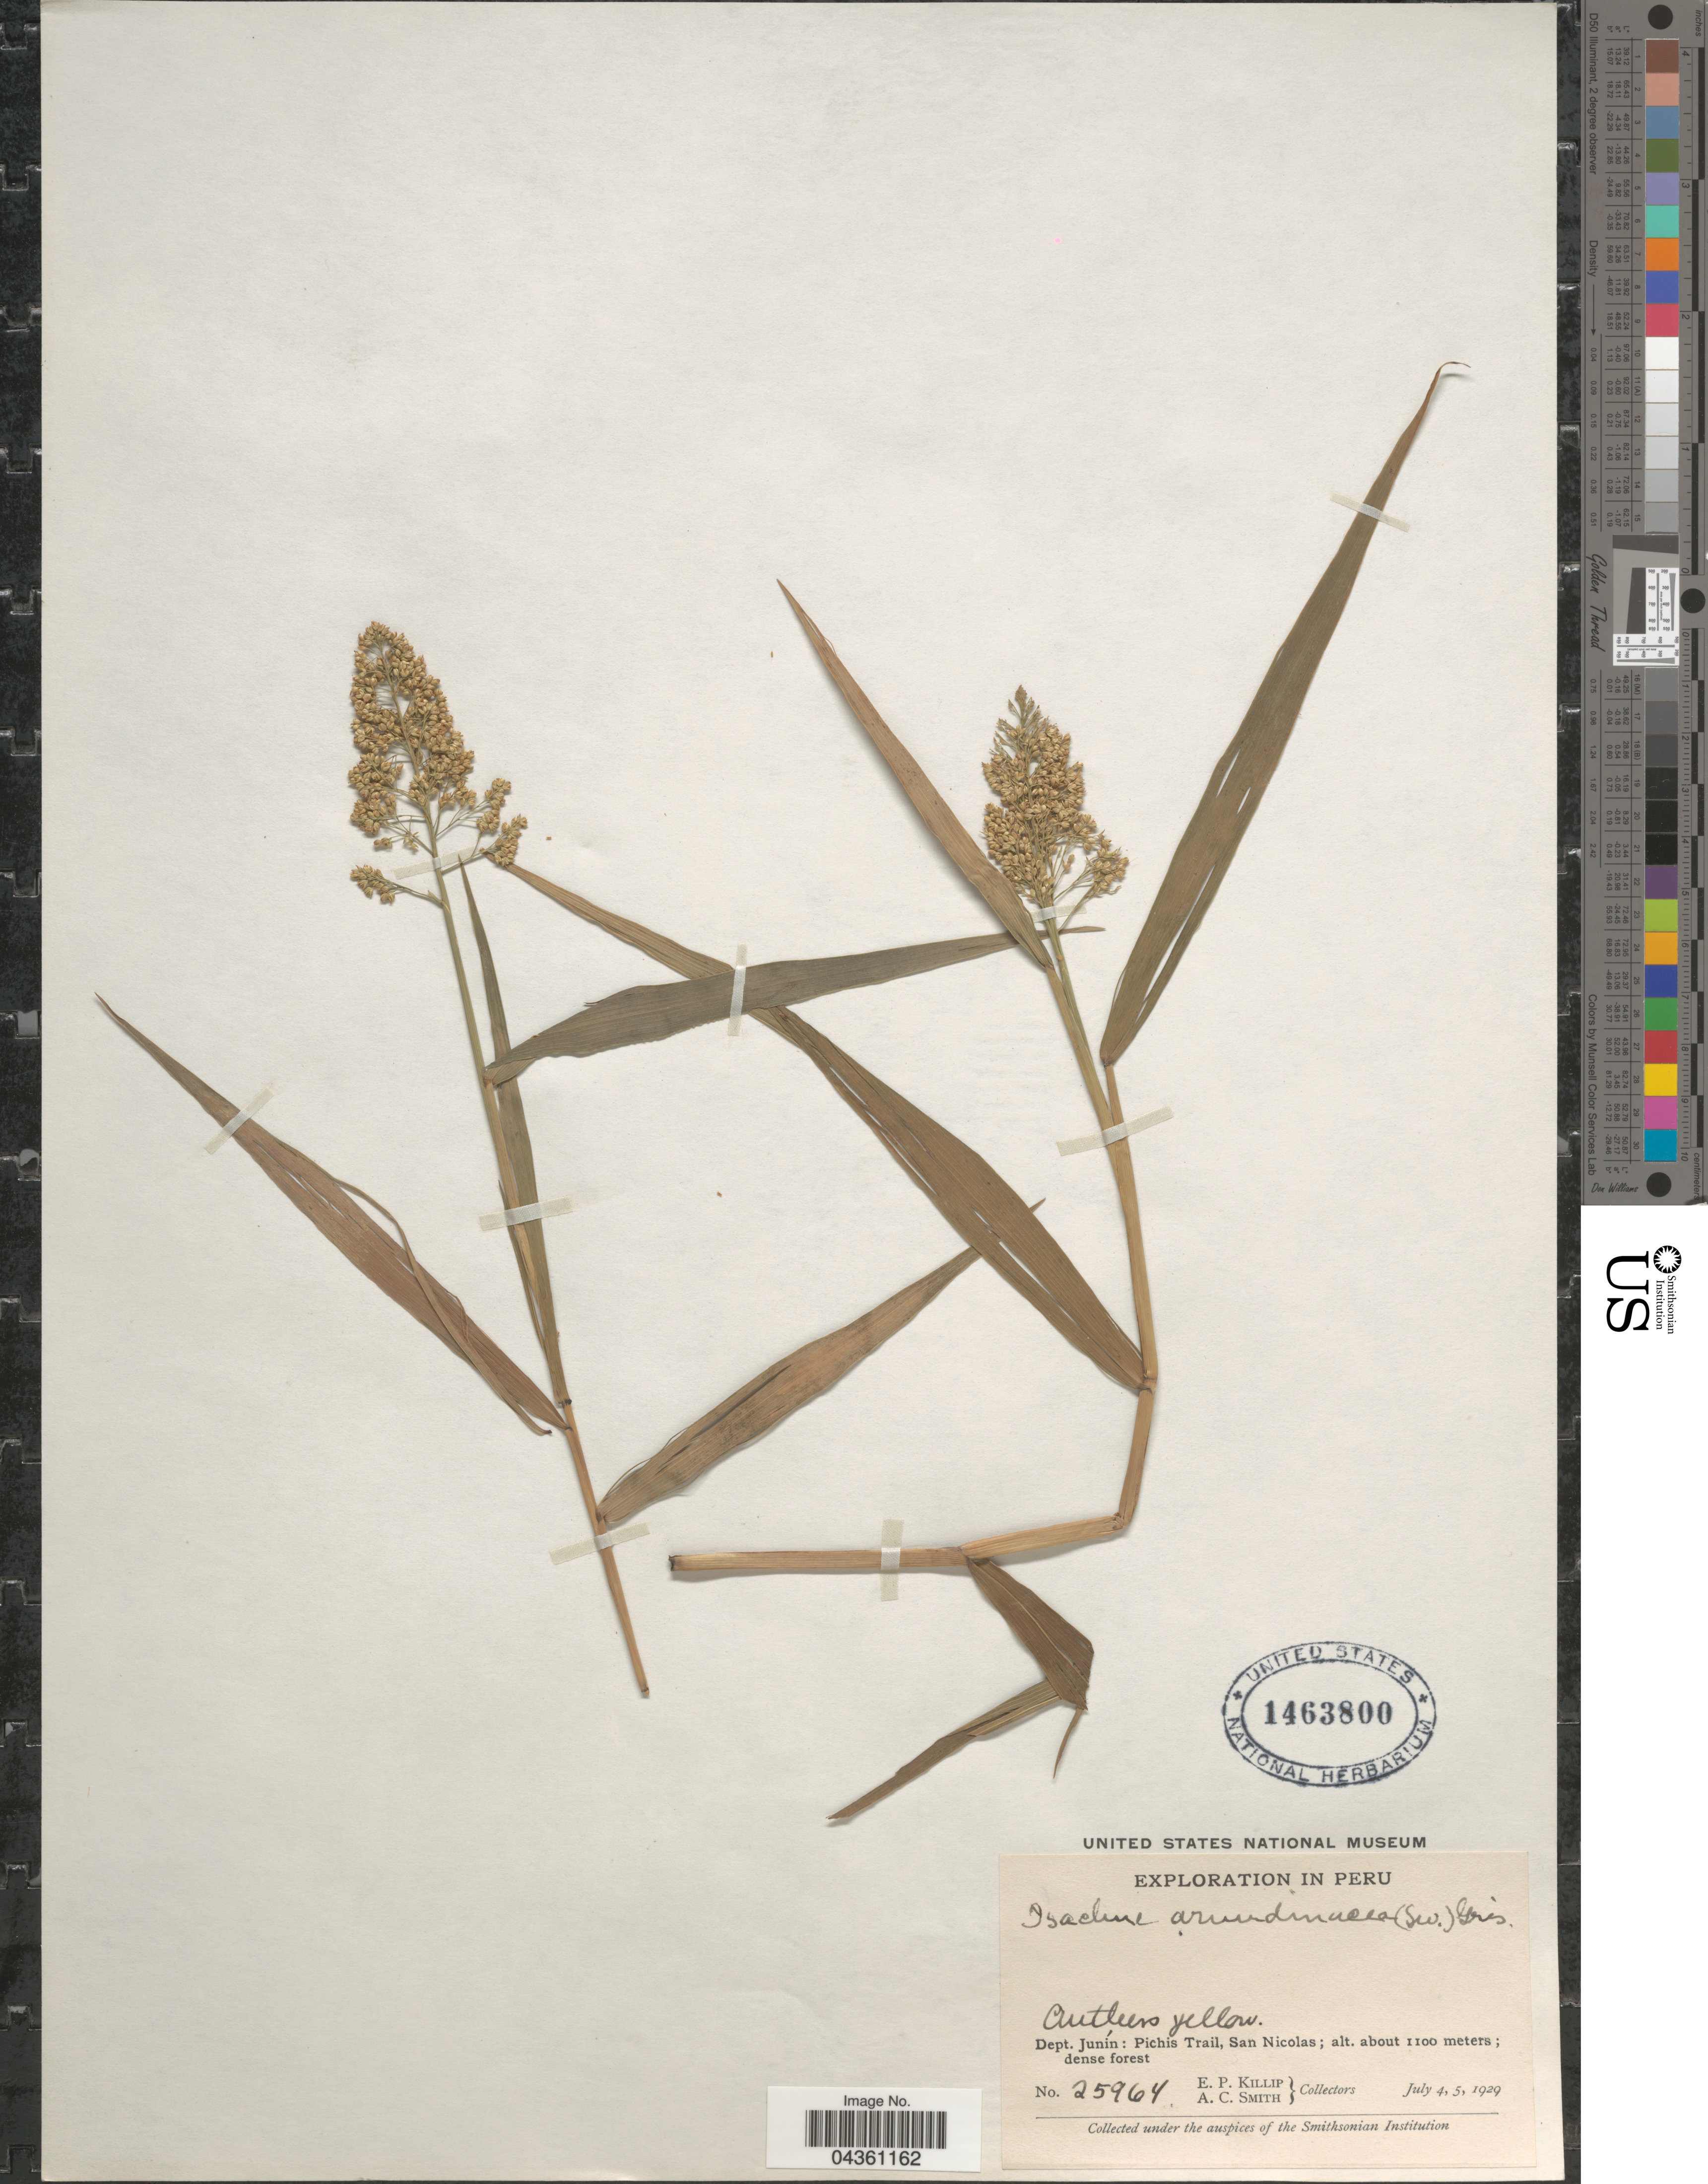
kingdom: Plantae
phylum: Tracheophyta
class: Liliopsida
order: Poales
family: Poaceae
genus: Isachne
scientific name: Isachne arundinacea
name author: (Sw.) Griseb.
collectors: E. P. Killip & A. C. Smith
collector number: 25964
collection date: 1929-07-04/1929-07-05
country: Peru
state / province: Junín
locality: Exploration in Peru. Dept. Junín: Pichis Trail, San Nicolas.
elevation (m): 1100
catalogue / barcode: US 1463800